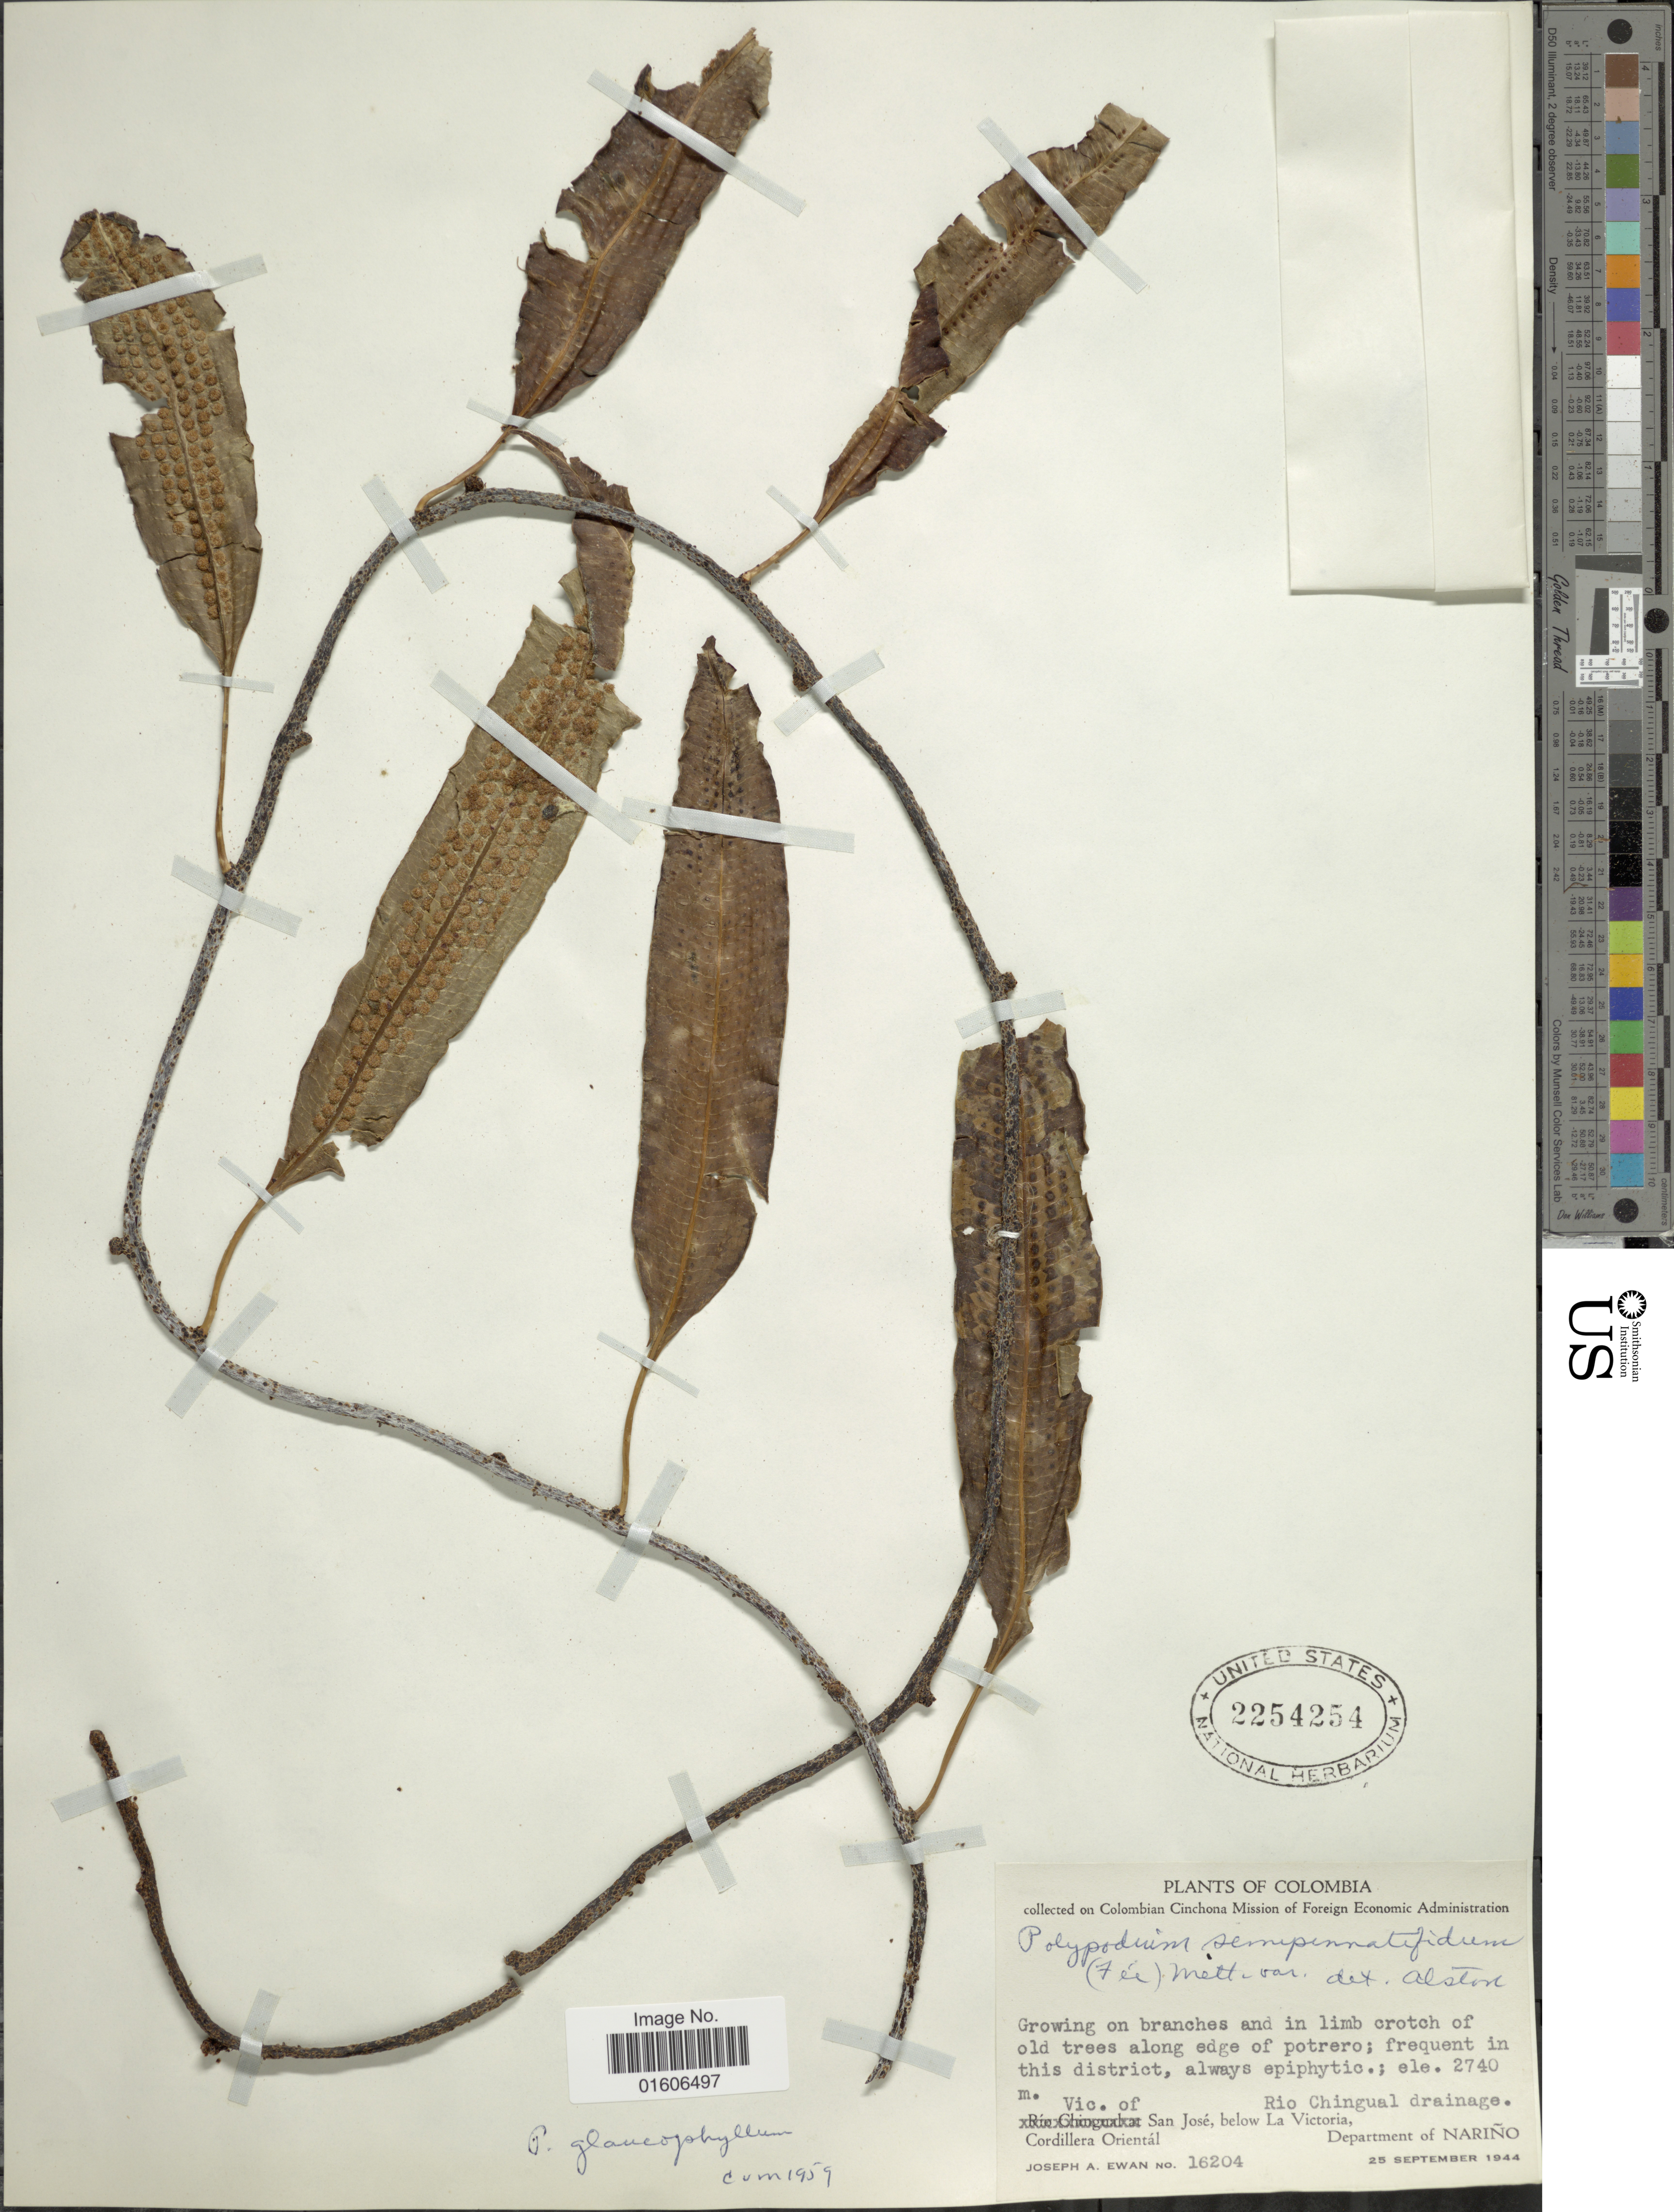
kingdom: Plantae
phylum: Tracheophyta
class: Polypodiopsida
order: Polypodiales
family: Polypodiaceae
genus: Serpocaulon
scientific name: Serpocaulon levigatum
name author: (Cav.) A.R. Sm.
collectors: J. A. Ewan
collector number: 16204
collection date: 1944-09-25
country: Colombia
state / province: Nariño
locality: Rio Chingual drainage. Vic. of San José, below La Victoria, Cordillera Orientál. Department of Nariño.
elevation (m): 2740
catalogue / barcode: US 2254254